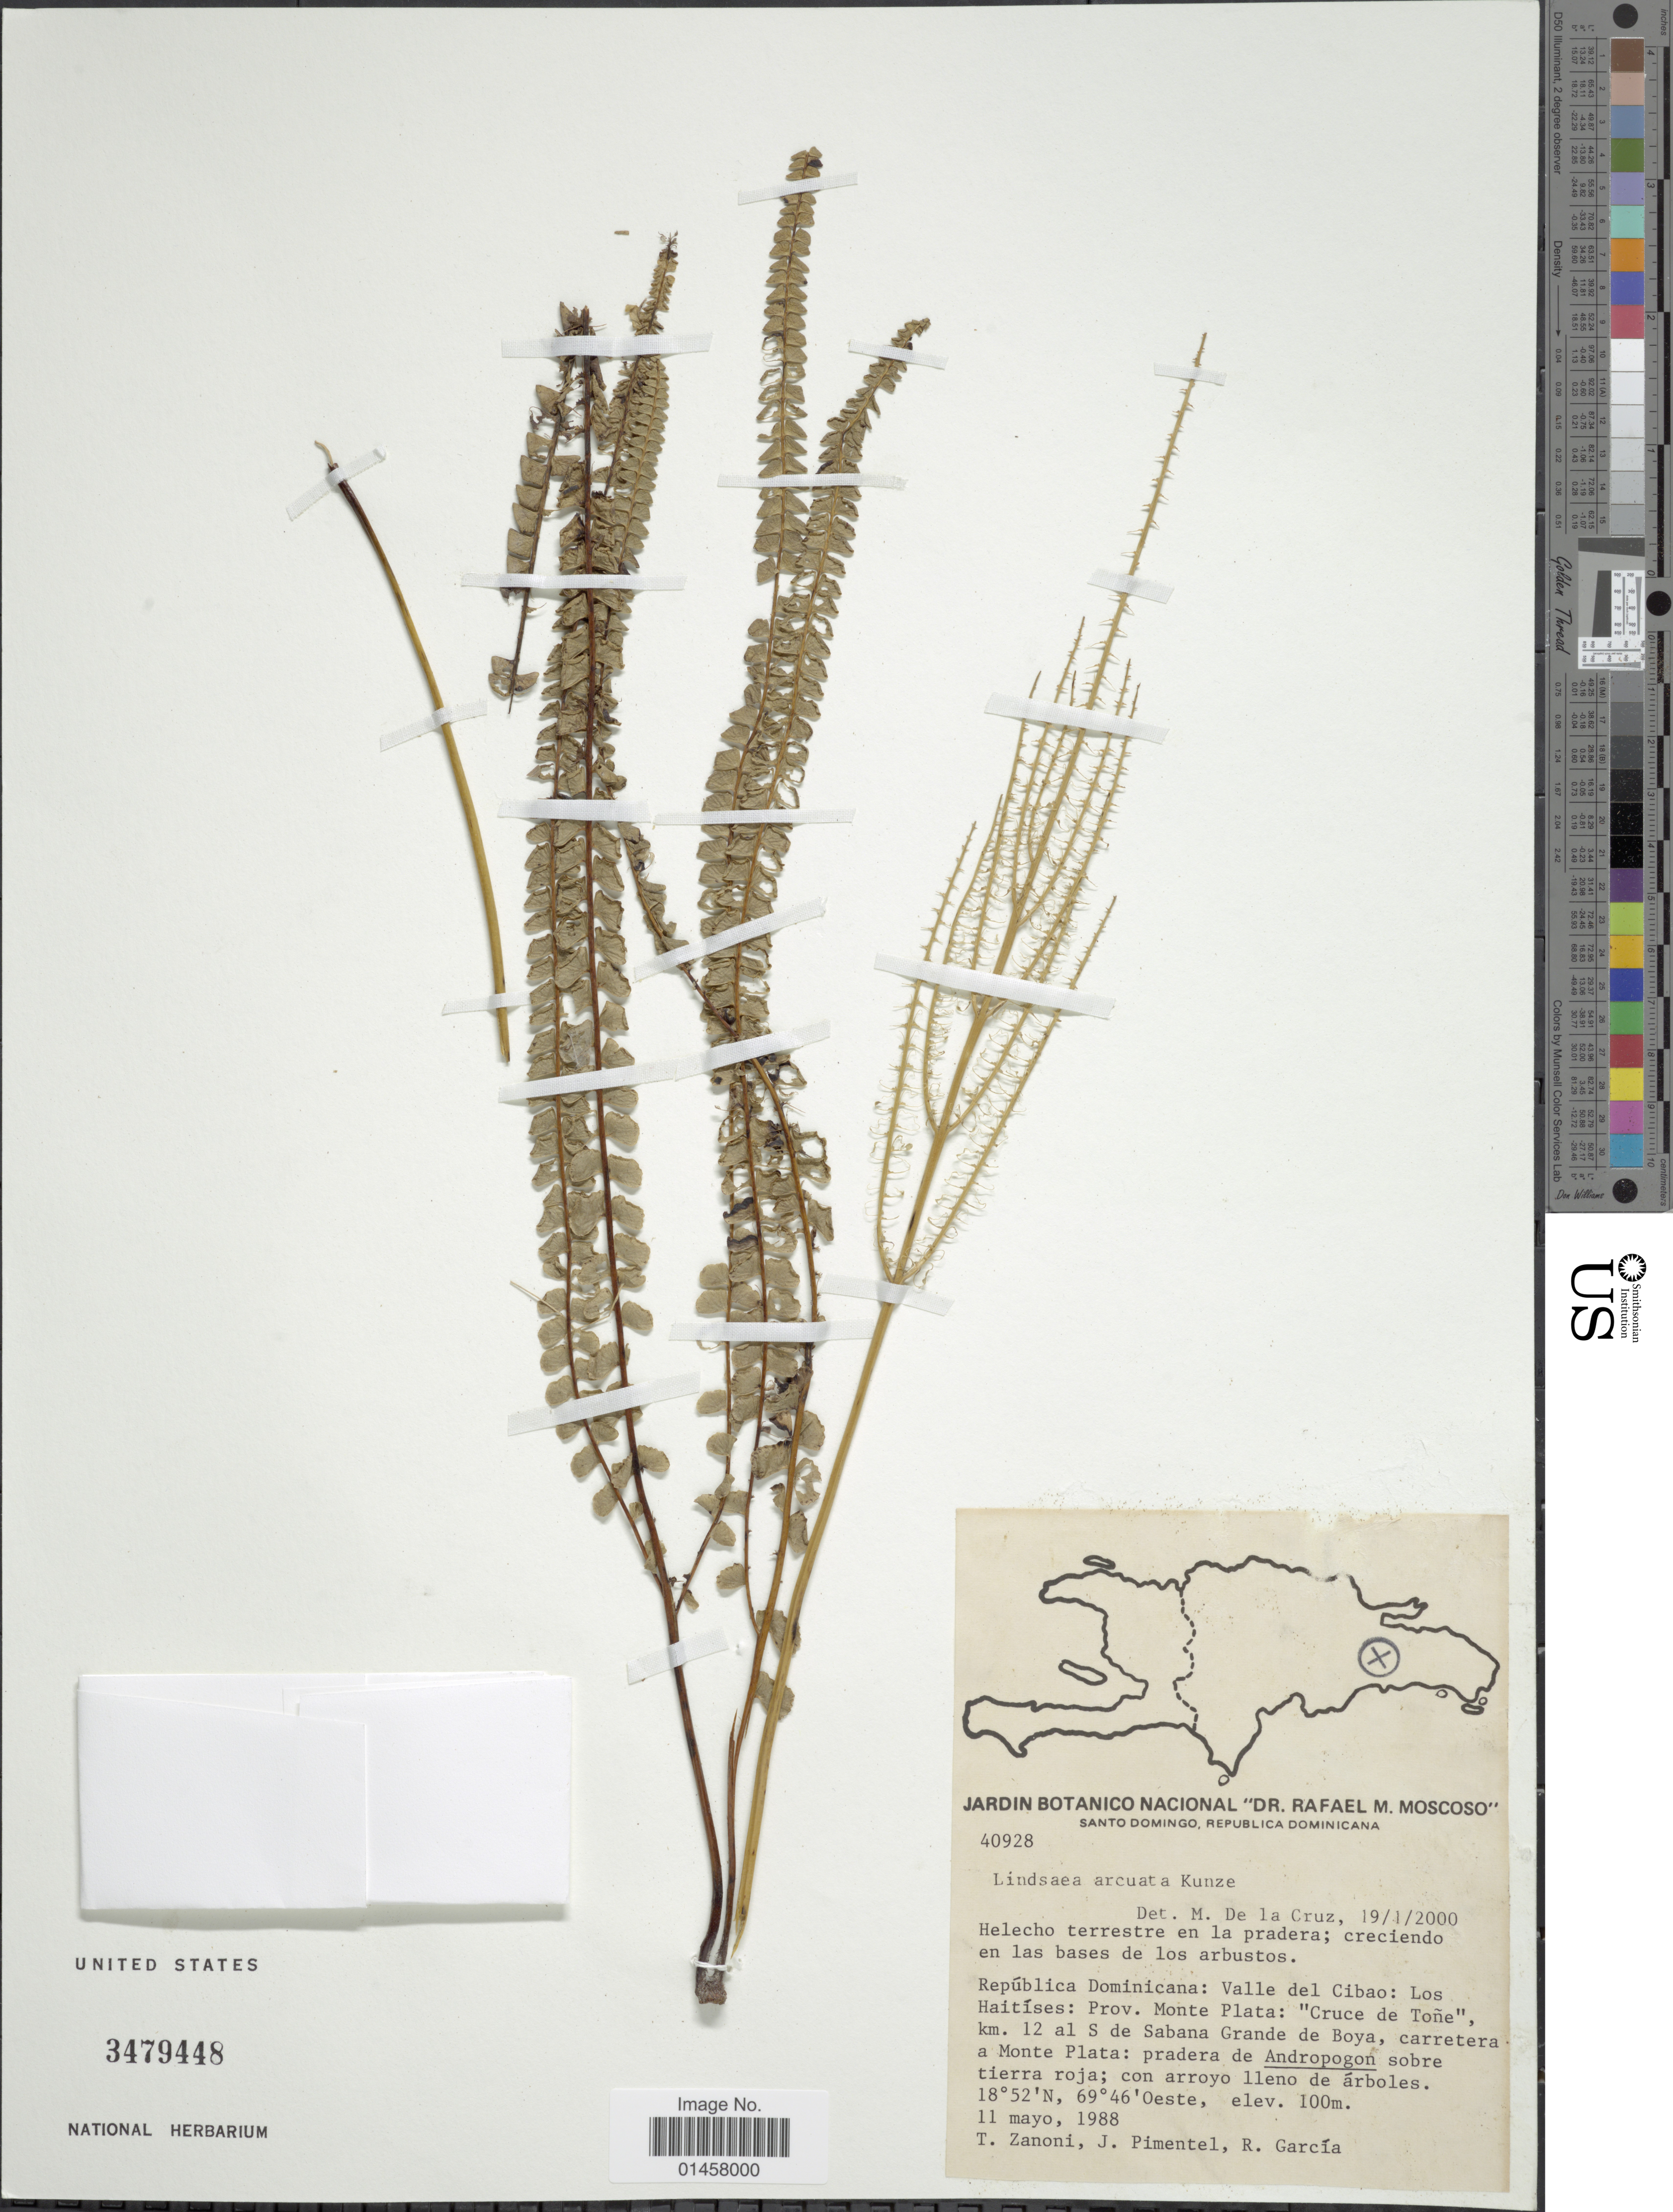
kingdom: Plantae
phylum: Tracheophyta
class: Polypodiopsida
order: Polypodiales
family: Lindsaeaceae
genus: Lindsaea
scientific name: Lindsaea arcuata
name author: Kunze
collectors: T. A. Zanoni, J. Pimentel & R. García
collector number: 40928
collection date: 1988-05-11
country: Dominican Republic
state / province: Monte Plata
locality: Republica Dominicana: Valle del Cibao: Los Haitises: Prov. Monta Plata: Cruce de Tone, km 12 al S de Sabana Grande de Boya, carretera A Monte Plata: pradera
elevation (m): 100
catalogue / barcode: US 3479448